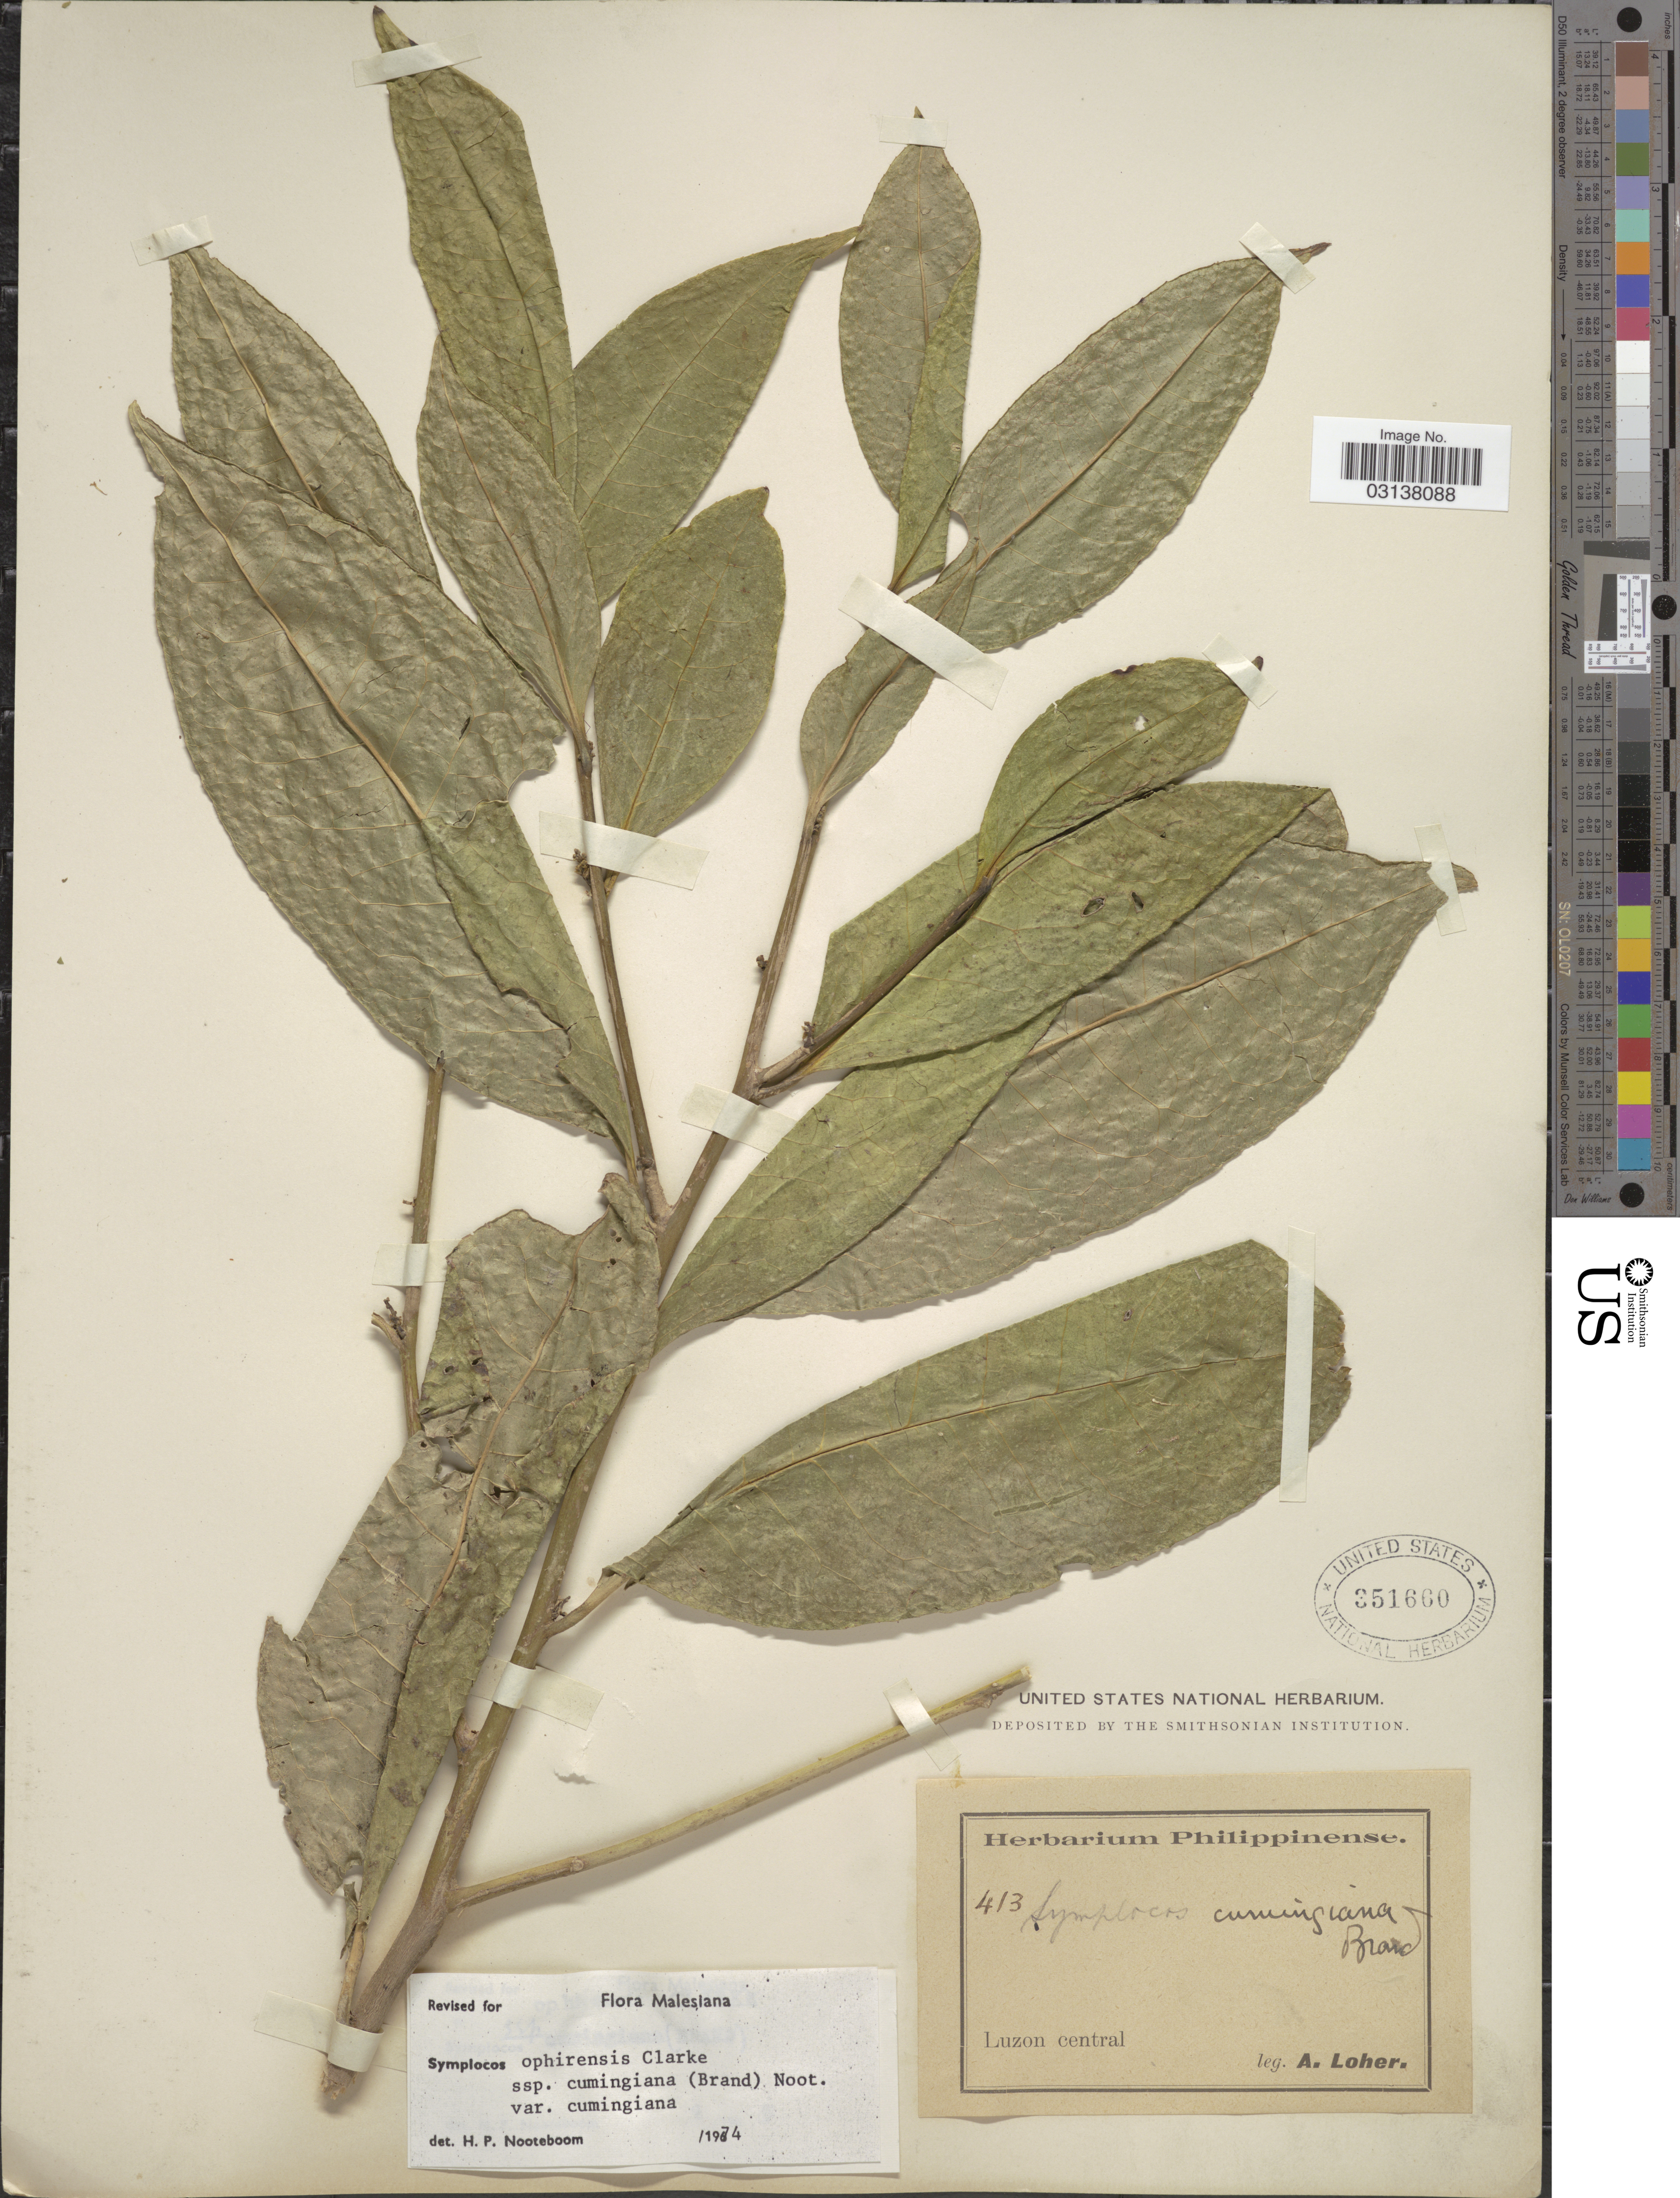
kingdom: Plantae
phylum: Tracheophyta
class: Magnoliopsida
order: Ericales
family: Symplocaceae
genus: Symplocos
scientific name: Symplocos ophirensis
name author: C.B. Clarke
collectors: A. Loher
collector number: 413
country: Philippines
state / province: Central Luzon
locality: Luzon central.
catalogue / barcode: US 351660